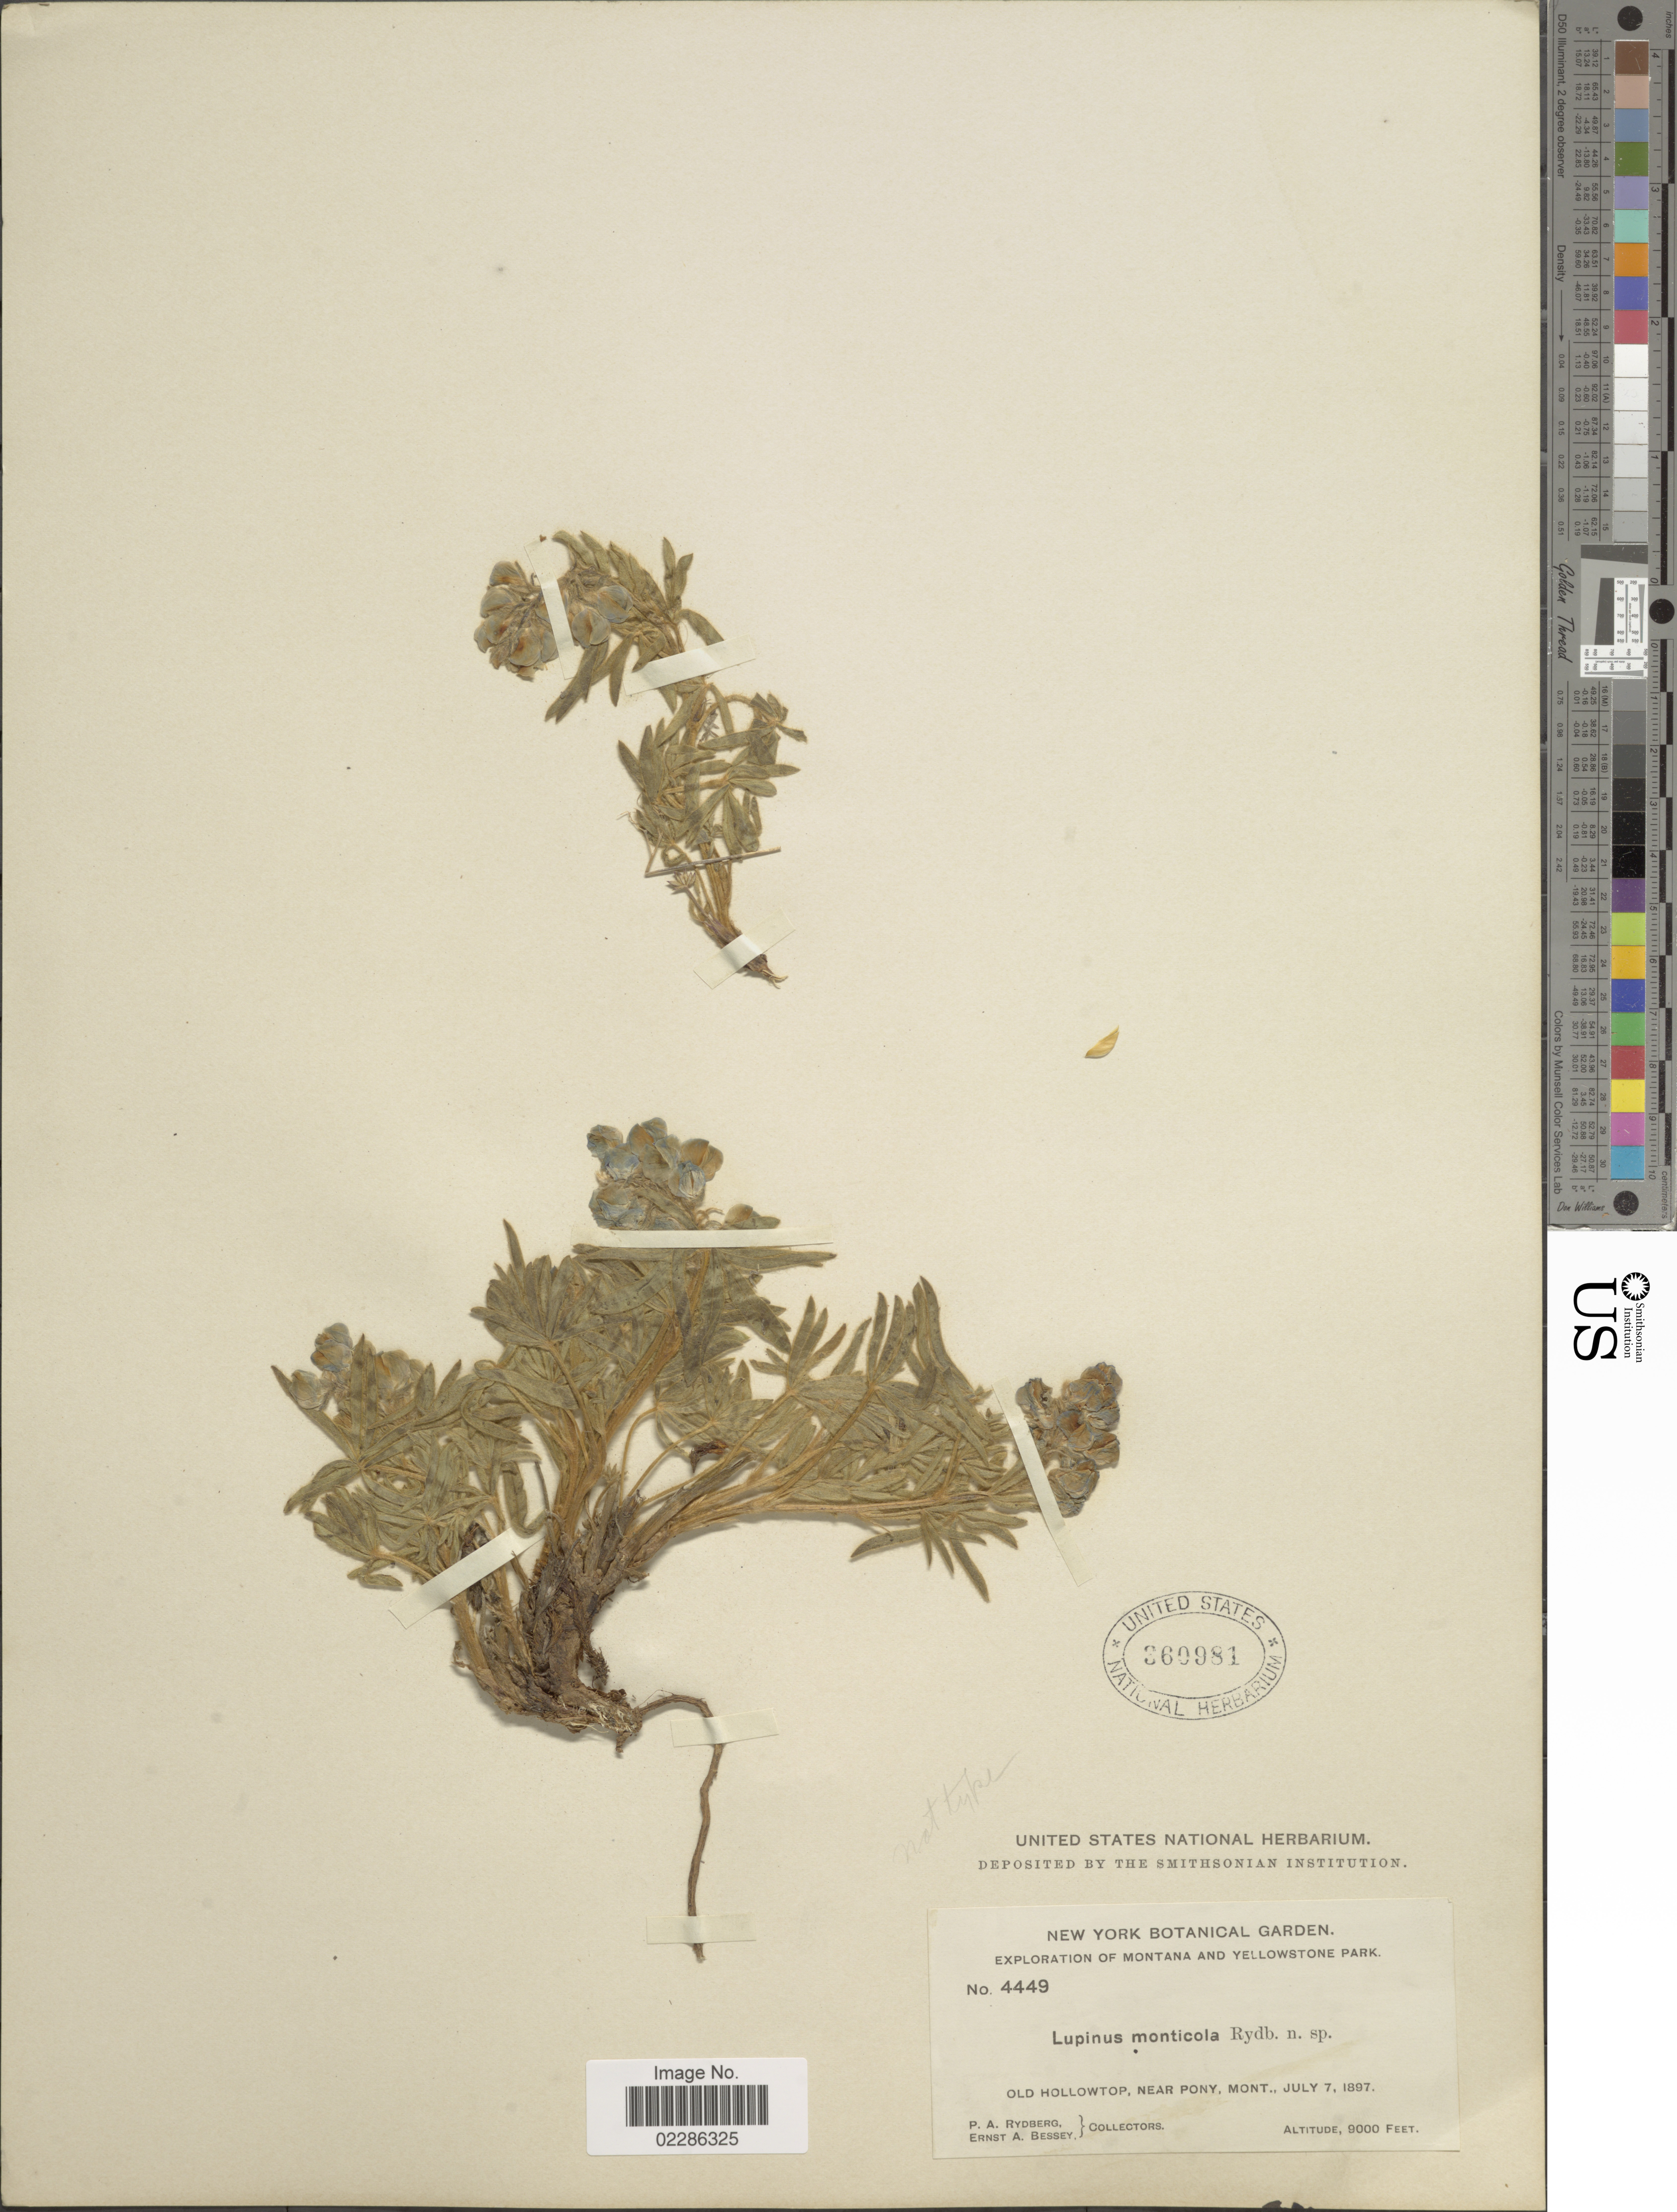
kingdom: Plantae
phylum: Tracheophyta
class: Magnoliopsida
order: Fabales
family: Fabaceae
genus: Lupinus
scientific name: Lupinus monticola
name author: Rydb.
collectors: P. A. Rydberg & E. A. Bessey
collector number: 4449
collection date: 1897-07-07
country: United States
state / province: Montana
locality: Yellowstone Park, Old Hollowtop, near Pony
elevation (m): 2743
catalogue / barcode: US 360981